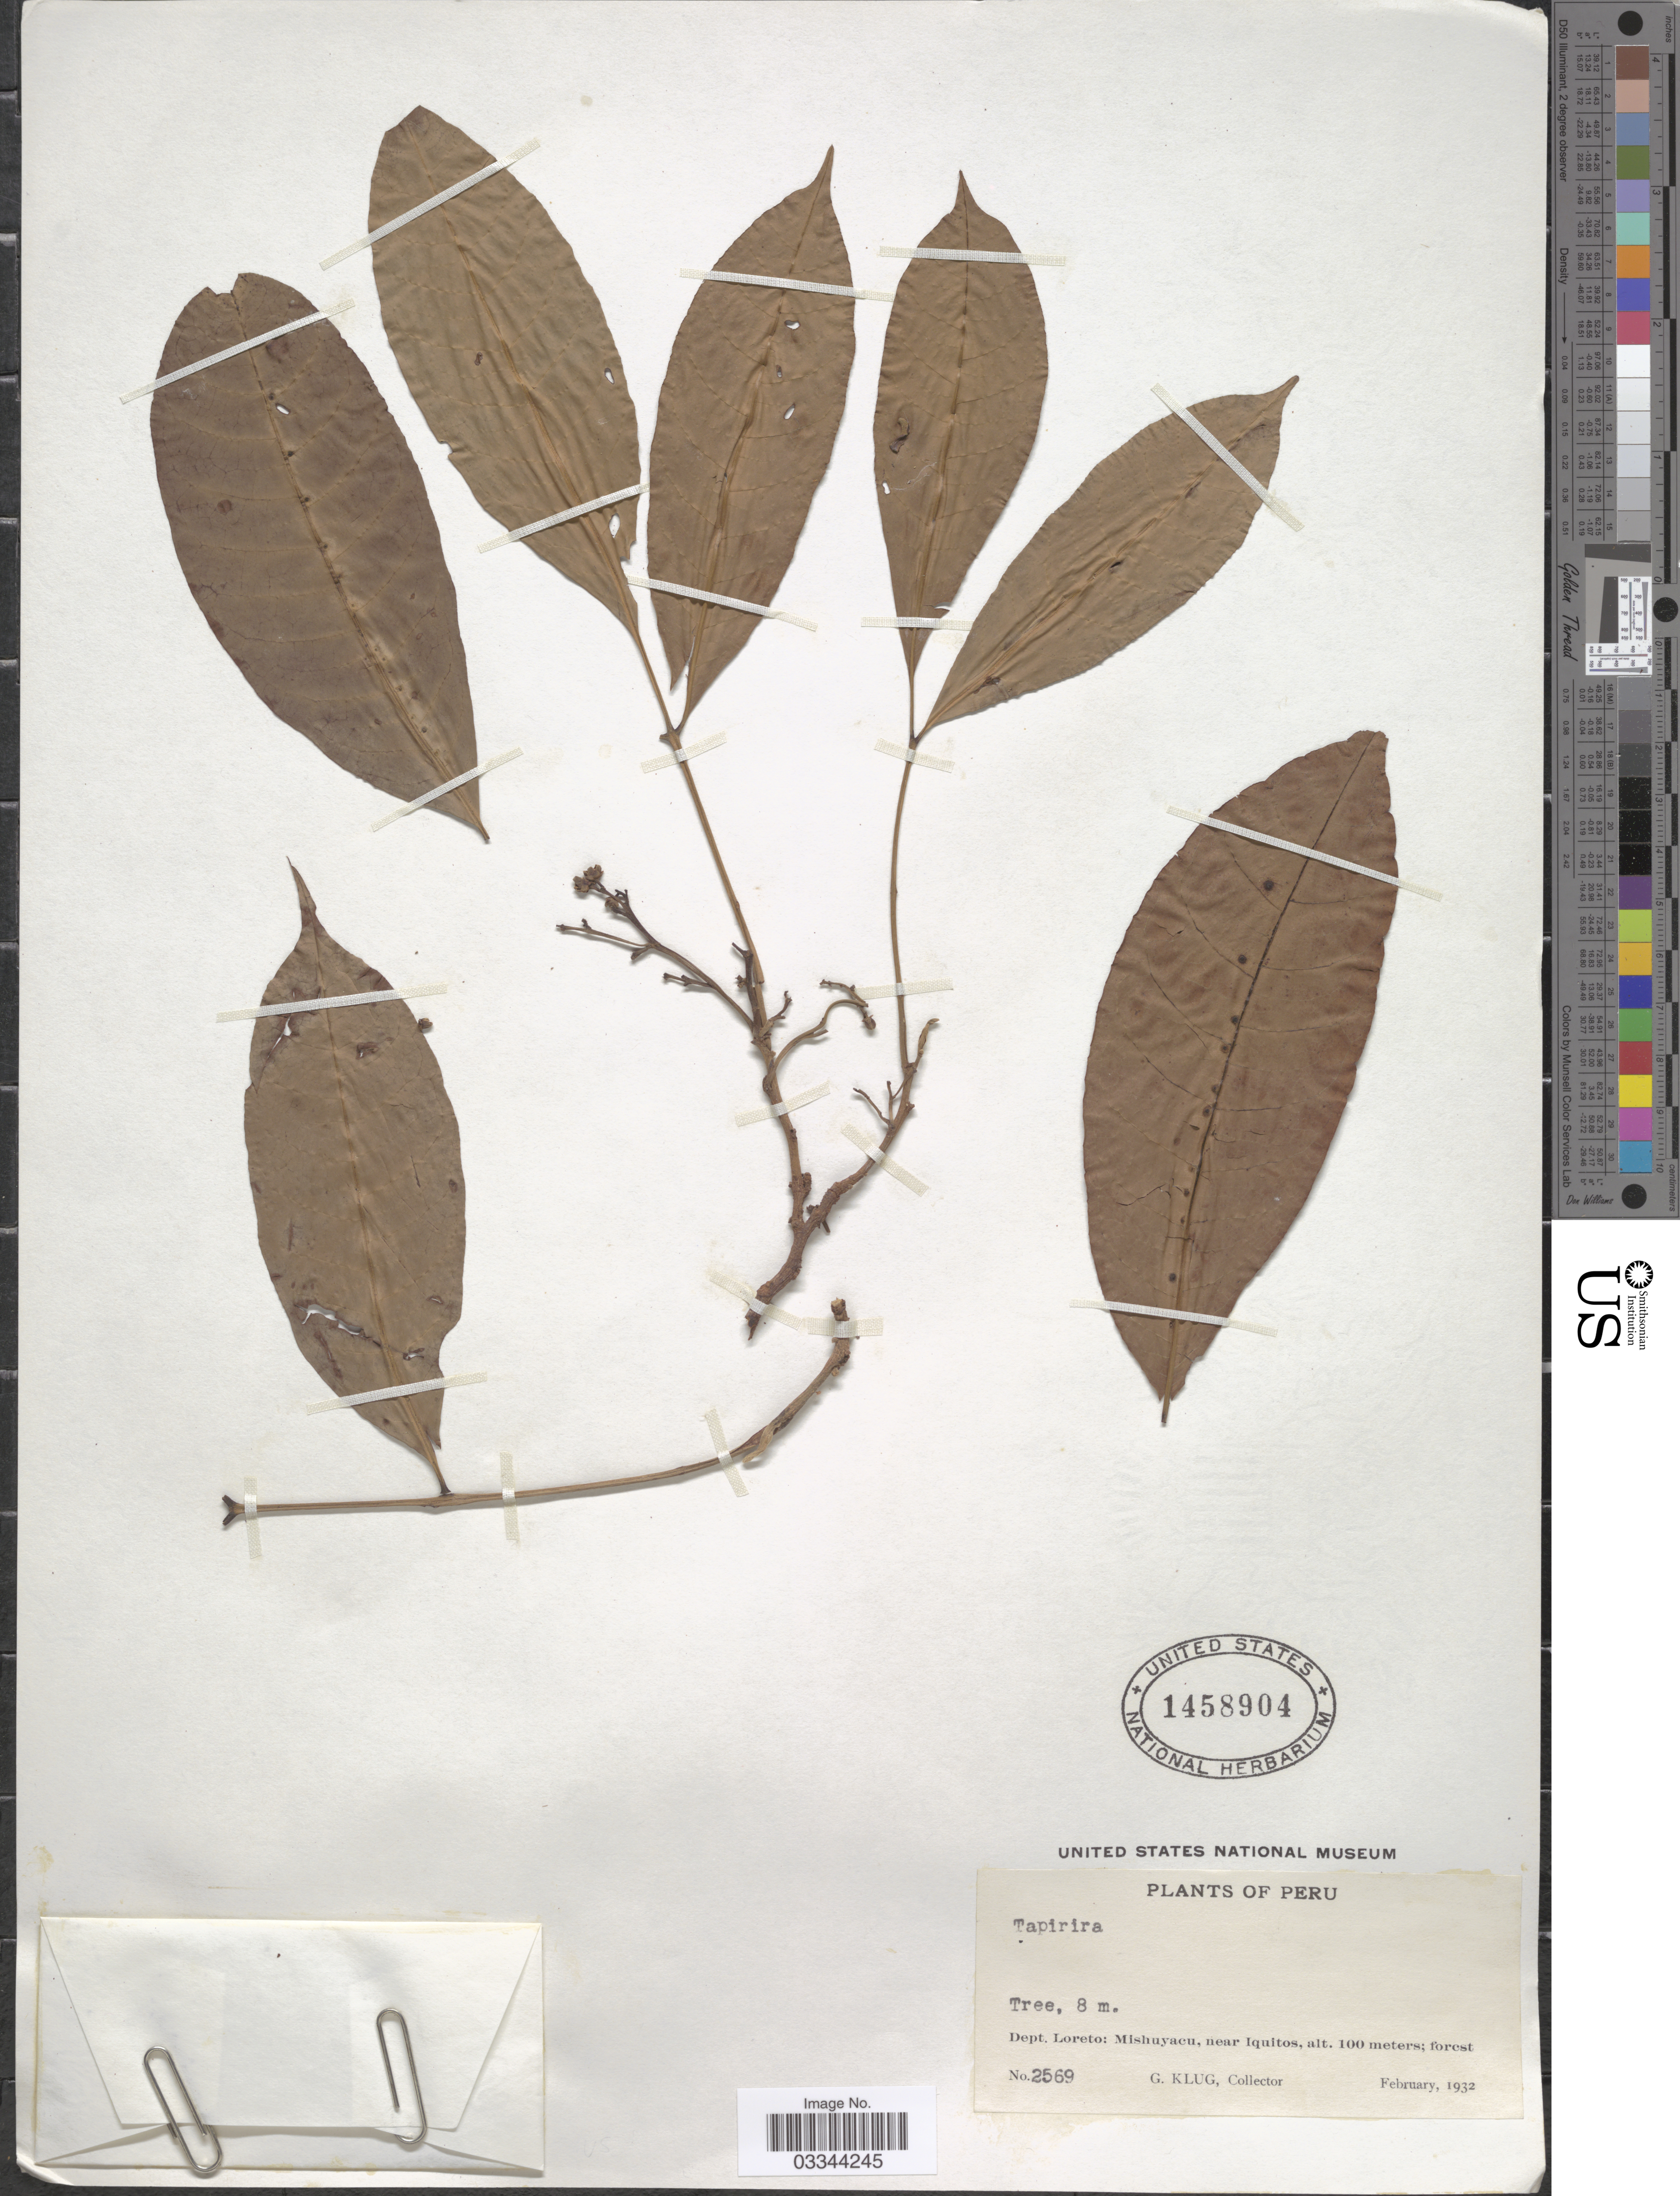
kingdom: Plantae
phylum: Tracheophyta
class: Magnoliopsida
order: Sapindales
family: Meliaceae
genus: Trichilia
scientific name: Trichilia rubra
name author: C. DC.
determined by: Pennington, T. D., (K)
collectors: G. Klug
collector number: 2569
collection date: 1932-02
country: Peru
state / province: Loreto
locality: Dept. Loreto: Mishuyacu, near Iquitos.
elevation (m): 100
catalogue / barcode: US 1458904